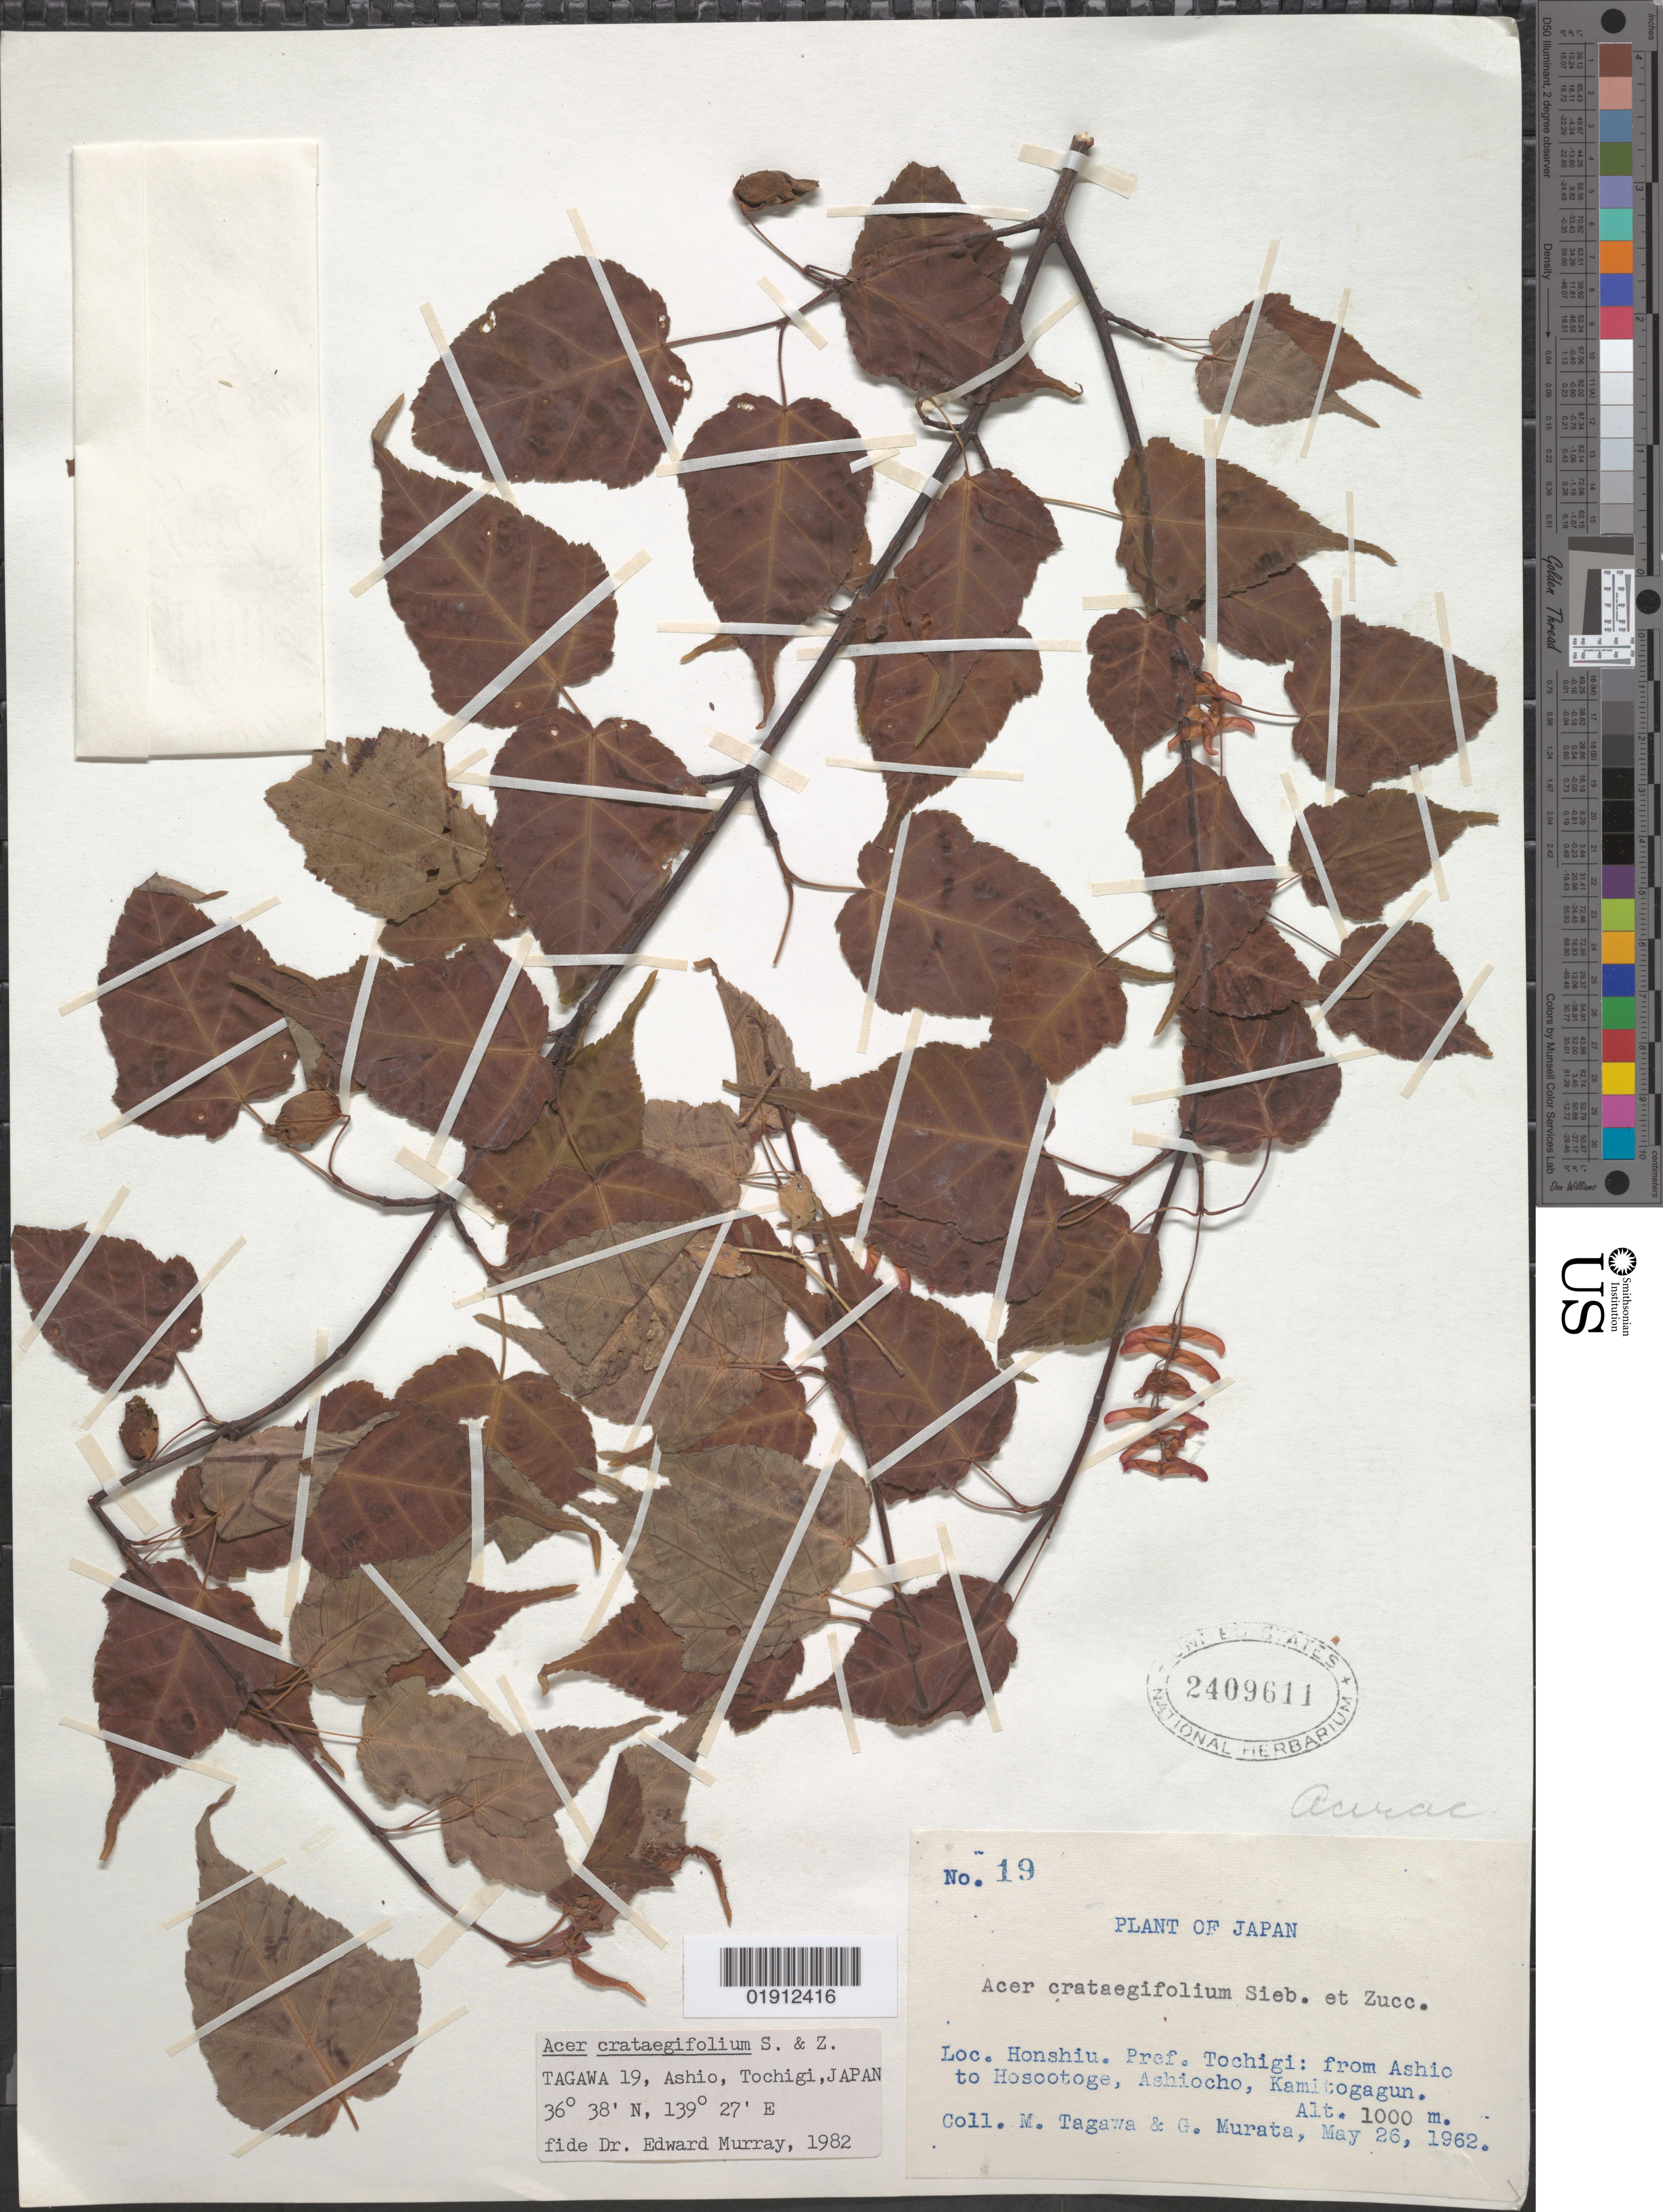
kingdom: Plantae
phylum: Tracheophyta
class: Magnoliopsida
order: Sapindales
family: Sapindaceae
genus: Acer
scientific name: Acer crataegifolium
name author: Siebold & Zucc.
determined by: Murray, Edward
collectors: M. Tagawa & G. Murata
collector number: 19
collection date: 1962-05-26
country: Japan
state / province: Totigi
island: Honshu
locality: Honshiu [Honshu]. Pref. Tochigi: from Ashio to Hosootoge, Ashiocho, Kamitogagum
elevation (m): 1000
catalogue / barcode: US 2409611